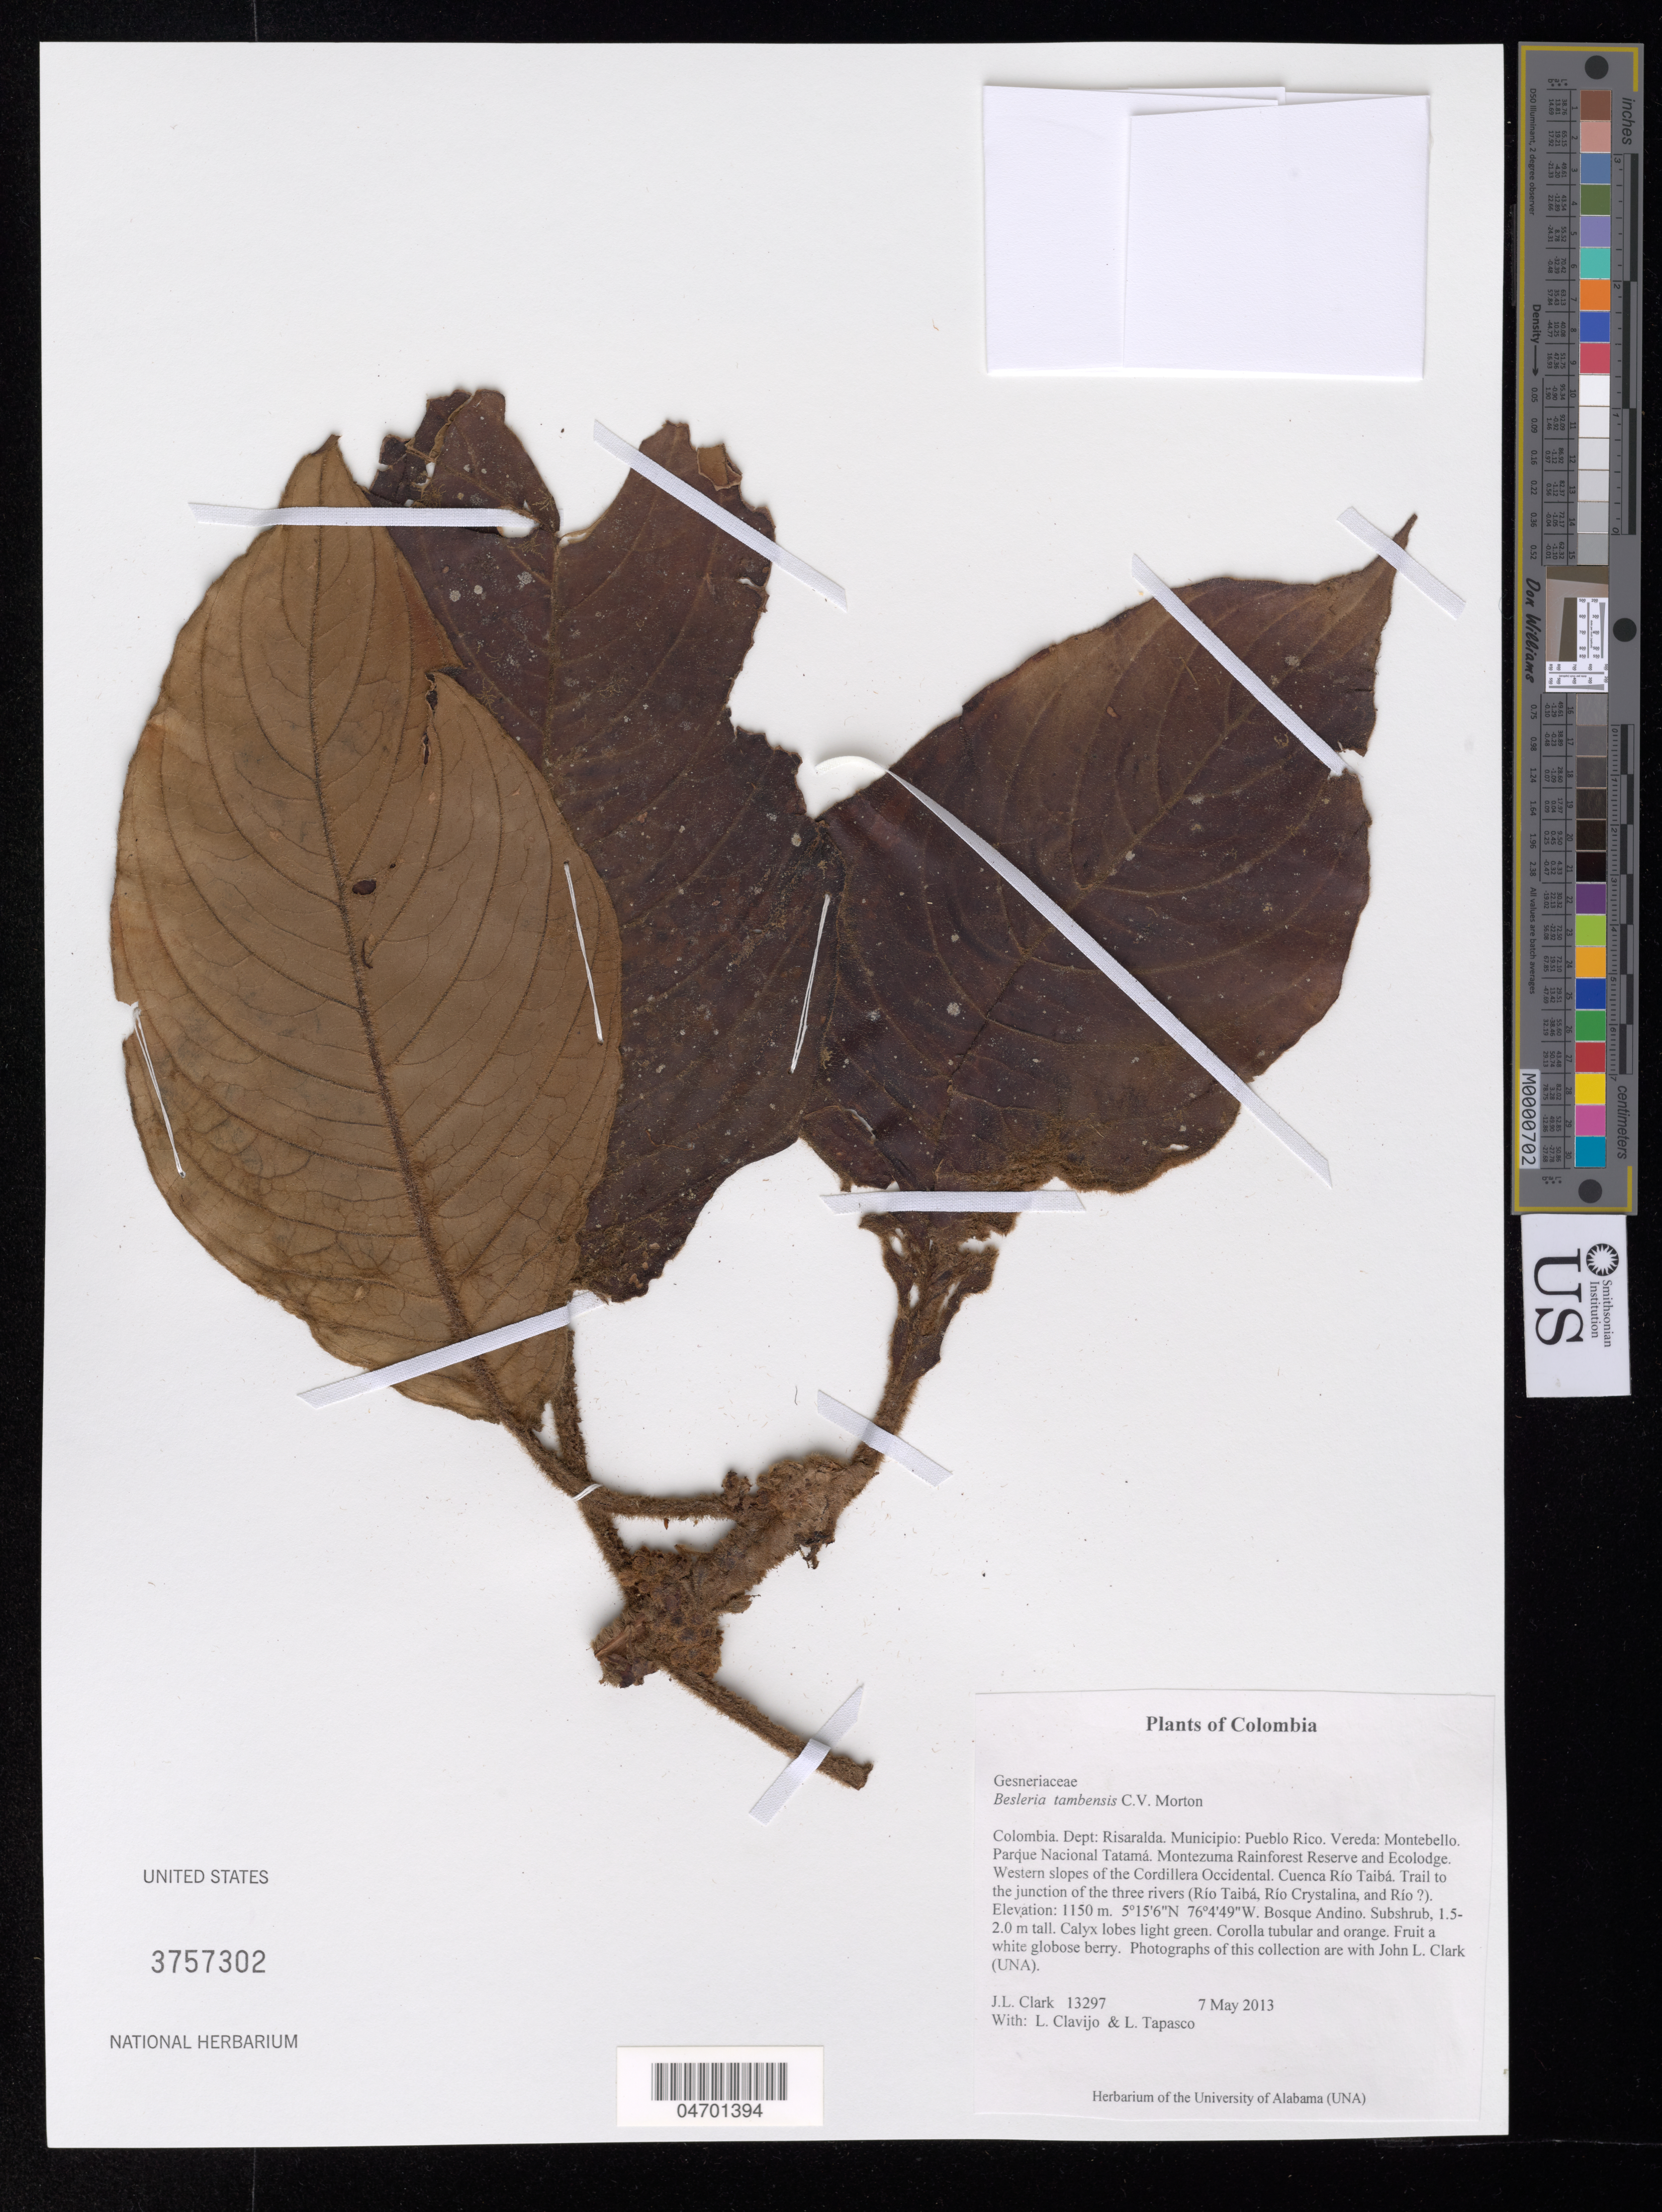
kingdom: Plantae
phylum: Tracheophyta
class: Magnoliopsida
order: Lamiales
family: Gesneriaceae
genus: Besleria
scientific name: Besleria tambensis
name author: C.V. Morton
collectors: J. L. Clark, L. Clavijo & D. Olstein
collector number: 13297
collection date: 2013-05-07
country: Colombia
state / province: Risaralda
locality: Dept: Risaralda. Municipio: Pueblo Rico. Vereda: Montebello. Parque Nacional Tatamá. Montezuma Rainforest Reserve and Ecolodge. Western slopes of the Cordillera Occidental. Cuenca Río Taibá. Trail to the junction of the three rivers (Río Taibá, Río Crystalina, and Río ?).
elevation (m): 1150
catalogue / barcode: US 3757302